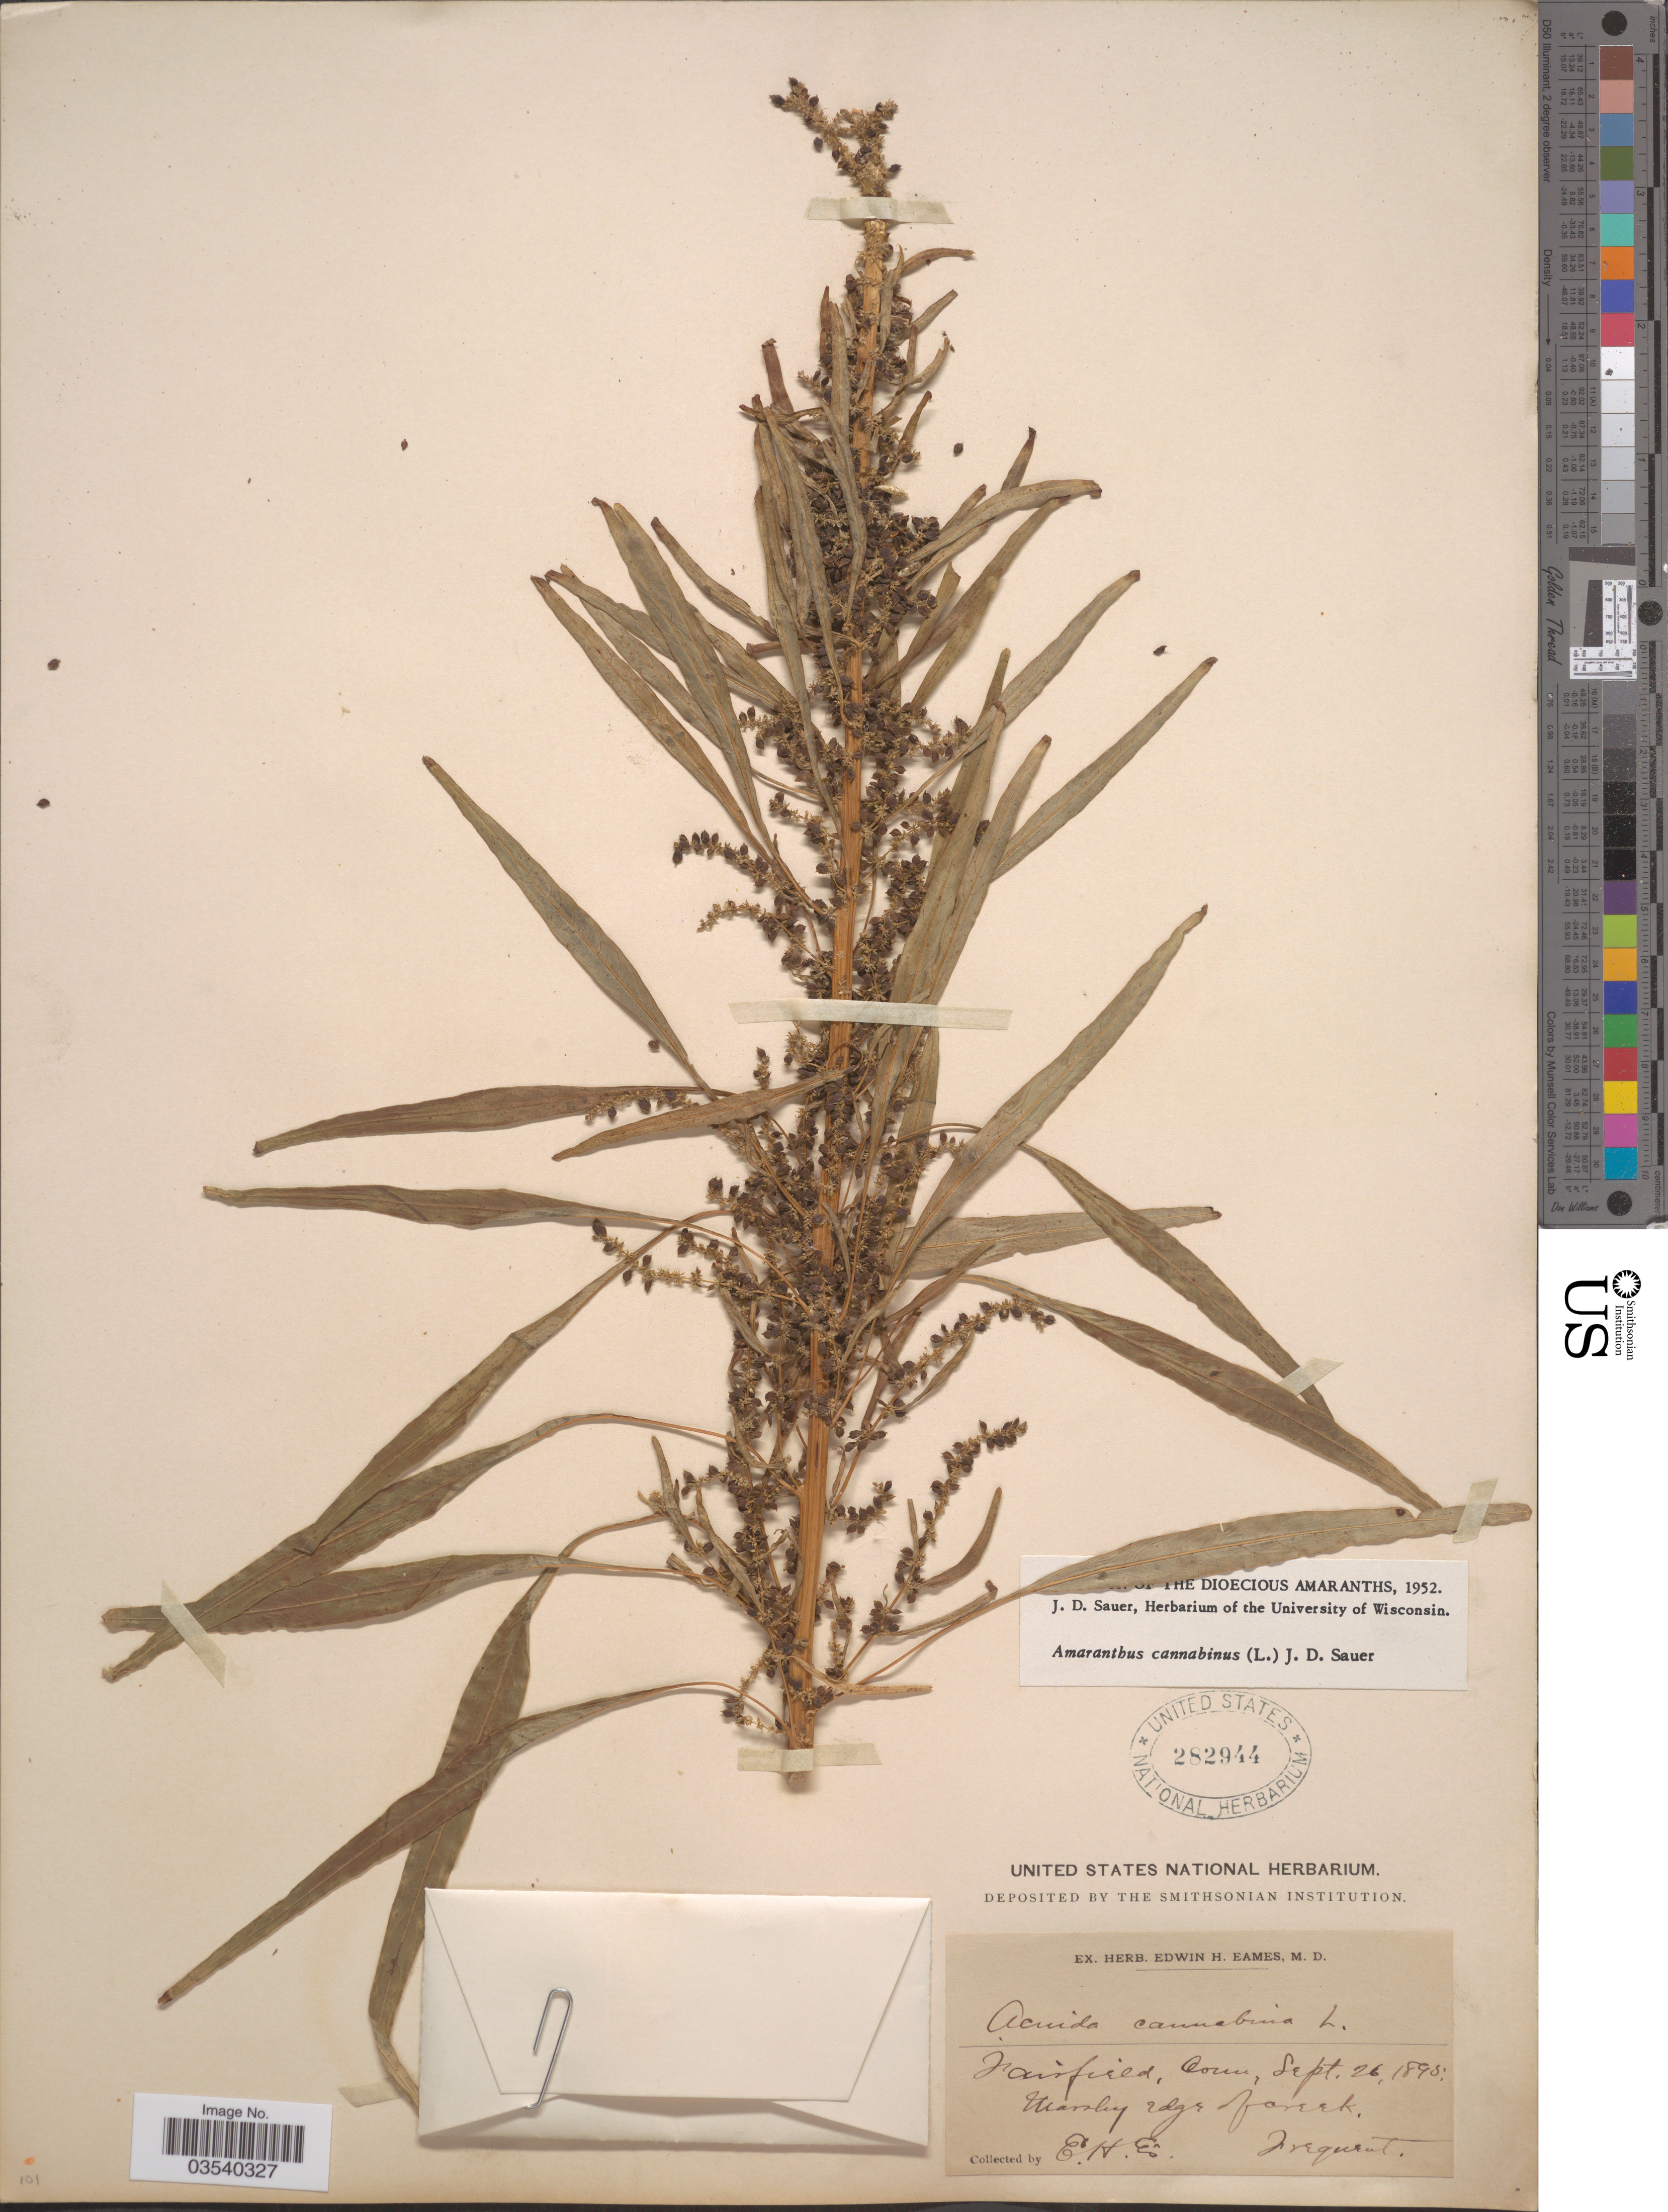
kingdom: Plantae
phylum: Tracheophyta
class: Magnoliopsida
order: Caryophyllales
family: Amaranthaceae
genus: Amaranthus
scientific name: Amaranthus cannabinus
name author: (L.) E.G. F. Sauer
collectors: E. H. Eames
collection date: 1895-09-26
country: United States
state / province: Connecticut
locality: Fairfield. Marsby edge of creek.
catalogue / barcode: US 282944